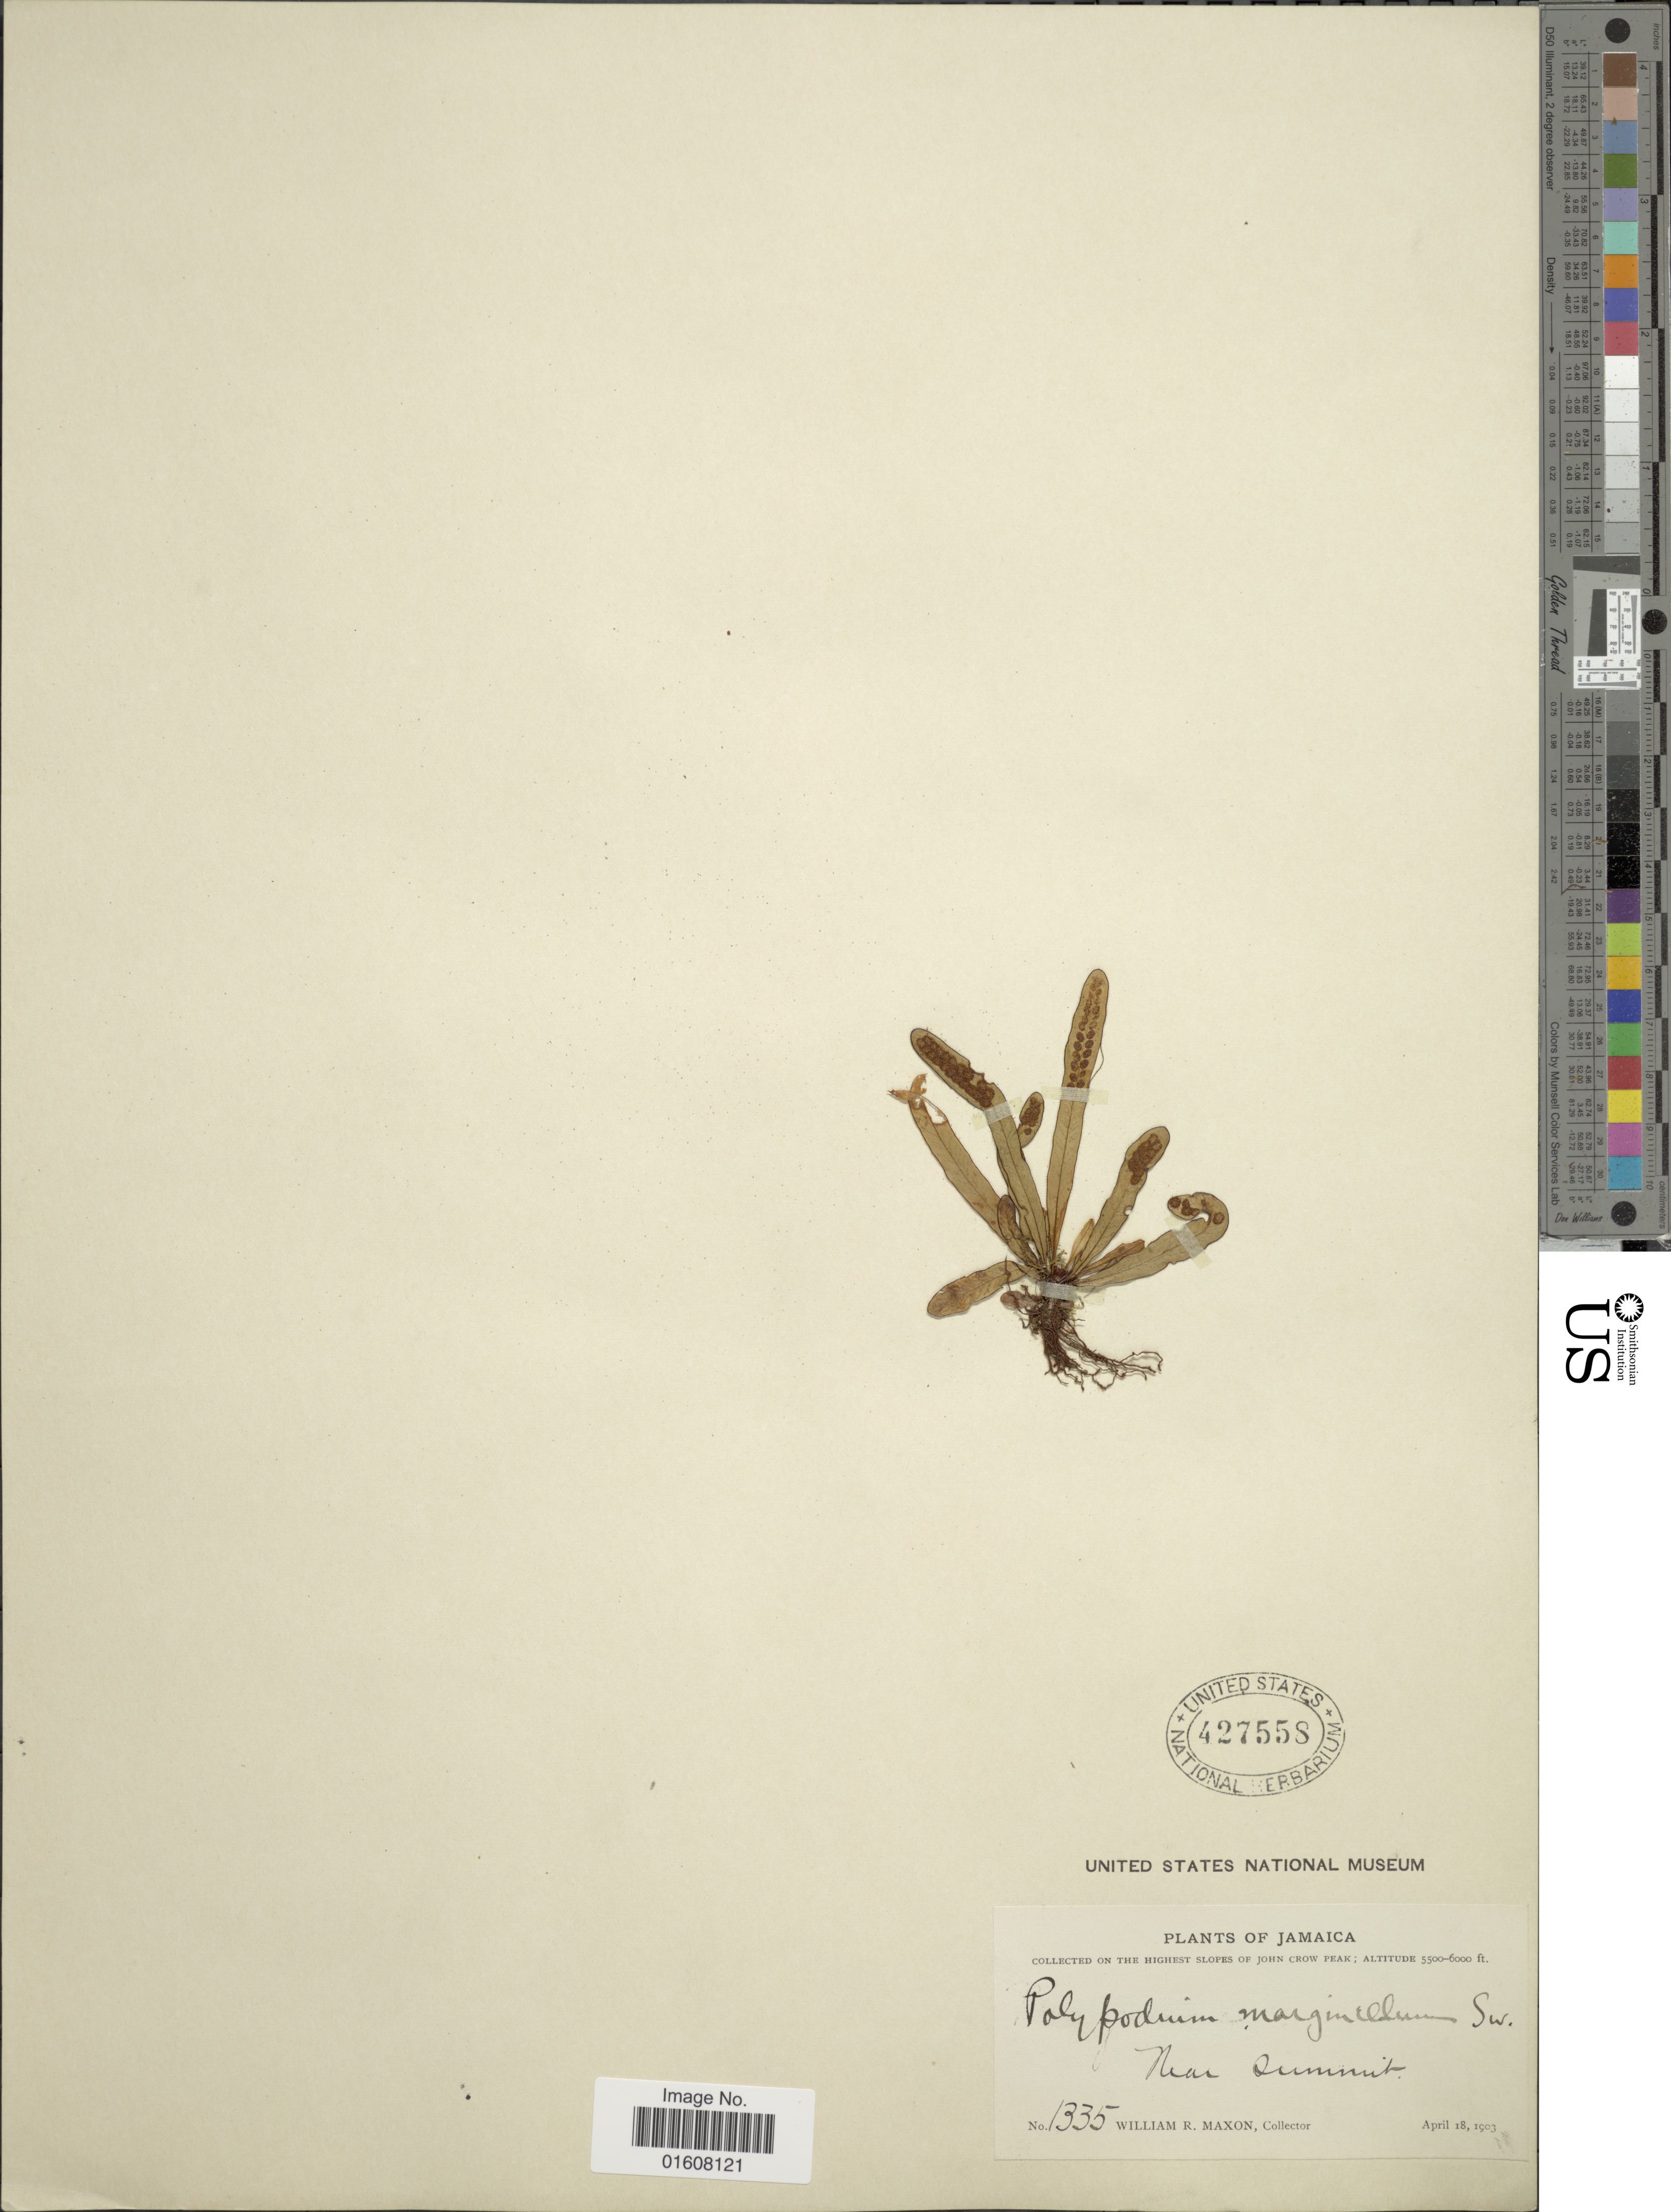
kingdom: Plantae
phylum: Tracheophyta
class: Polypodiopsida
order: Polypodiales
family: Polypodiaceae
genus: Grammitis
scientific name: Grammitis marginella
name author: (Sw.) Sw.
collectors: W. R. Maxon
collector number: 1335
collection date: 1903-04-18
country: Jamaica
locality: On the highest slopes of John Crow Peak, near summit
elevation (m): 1676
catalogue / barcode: US 427558